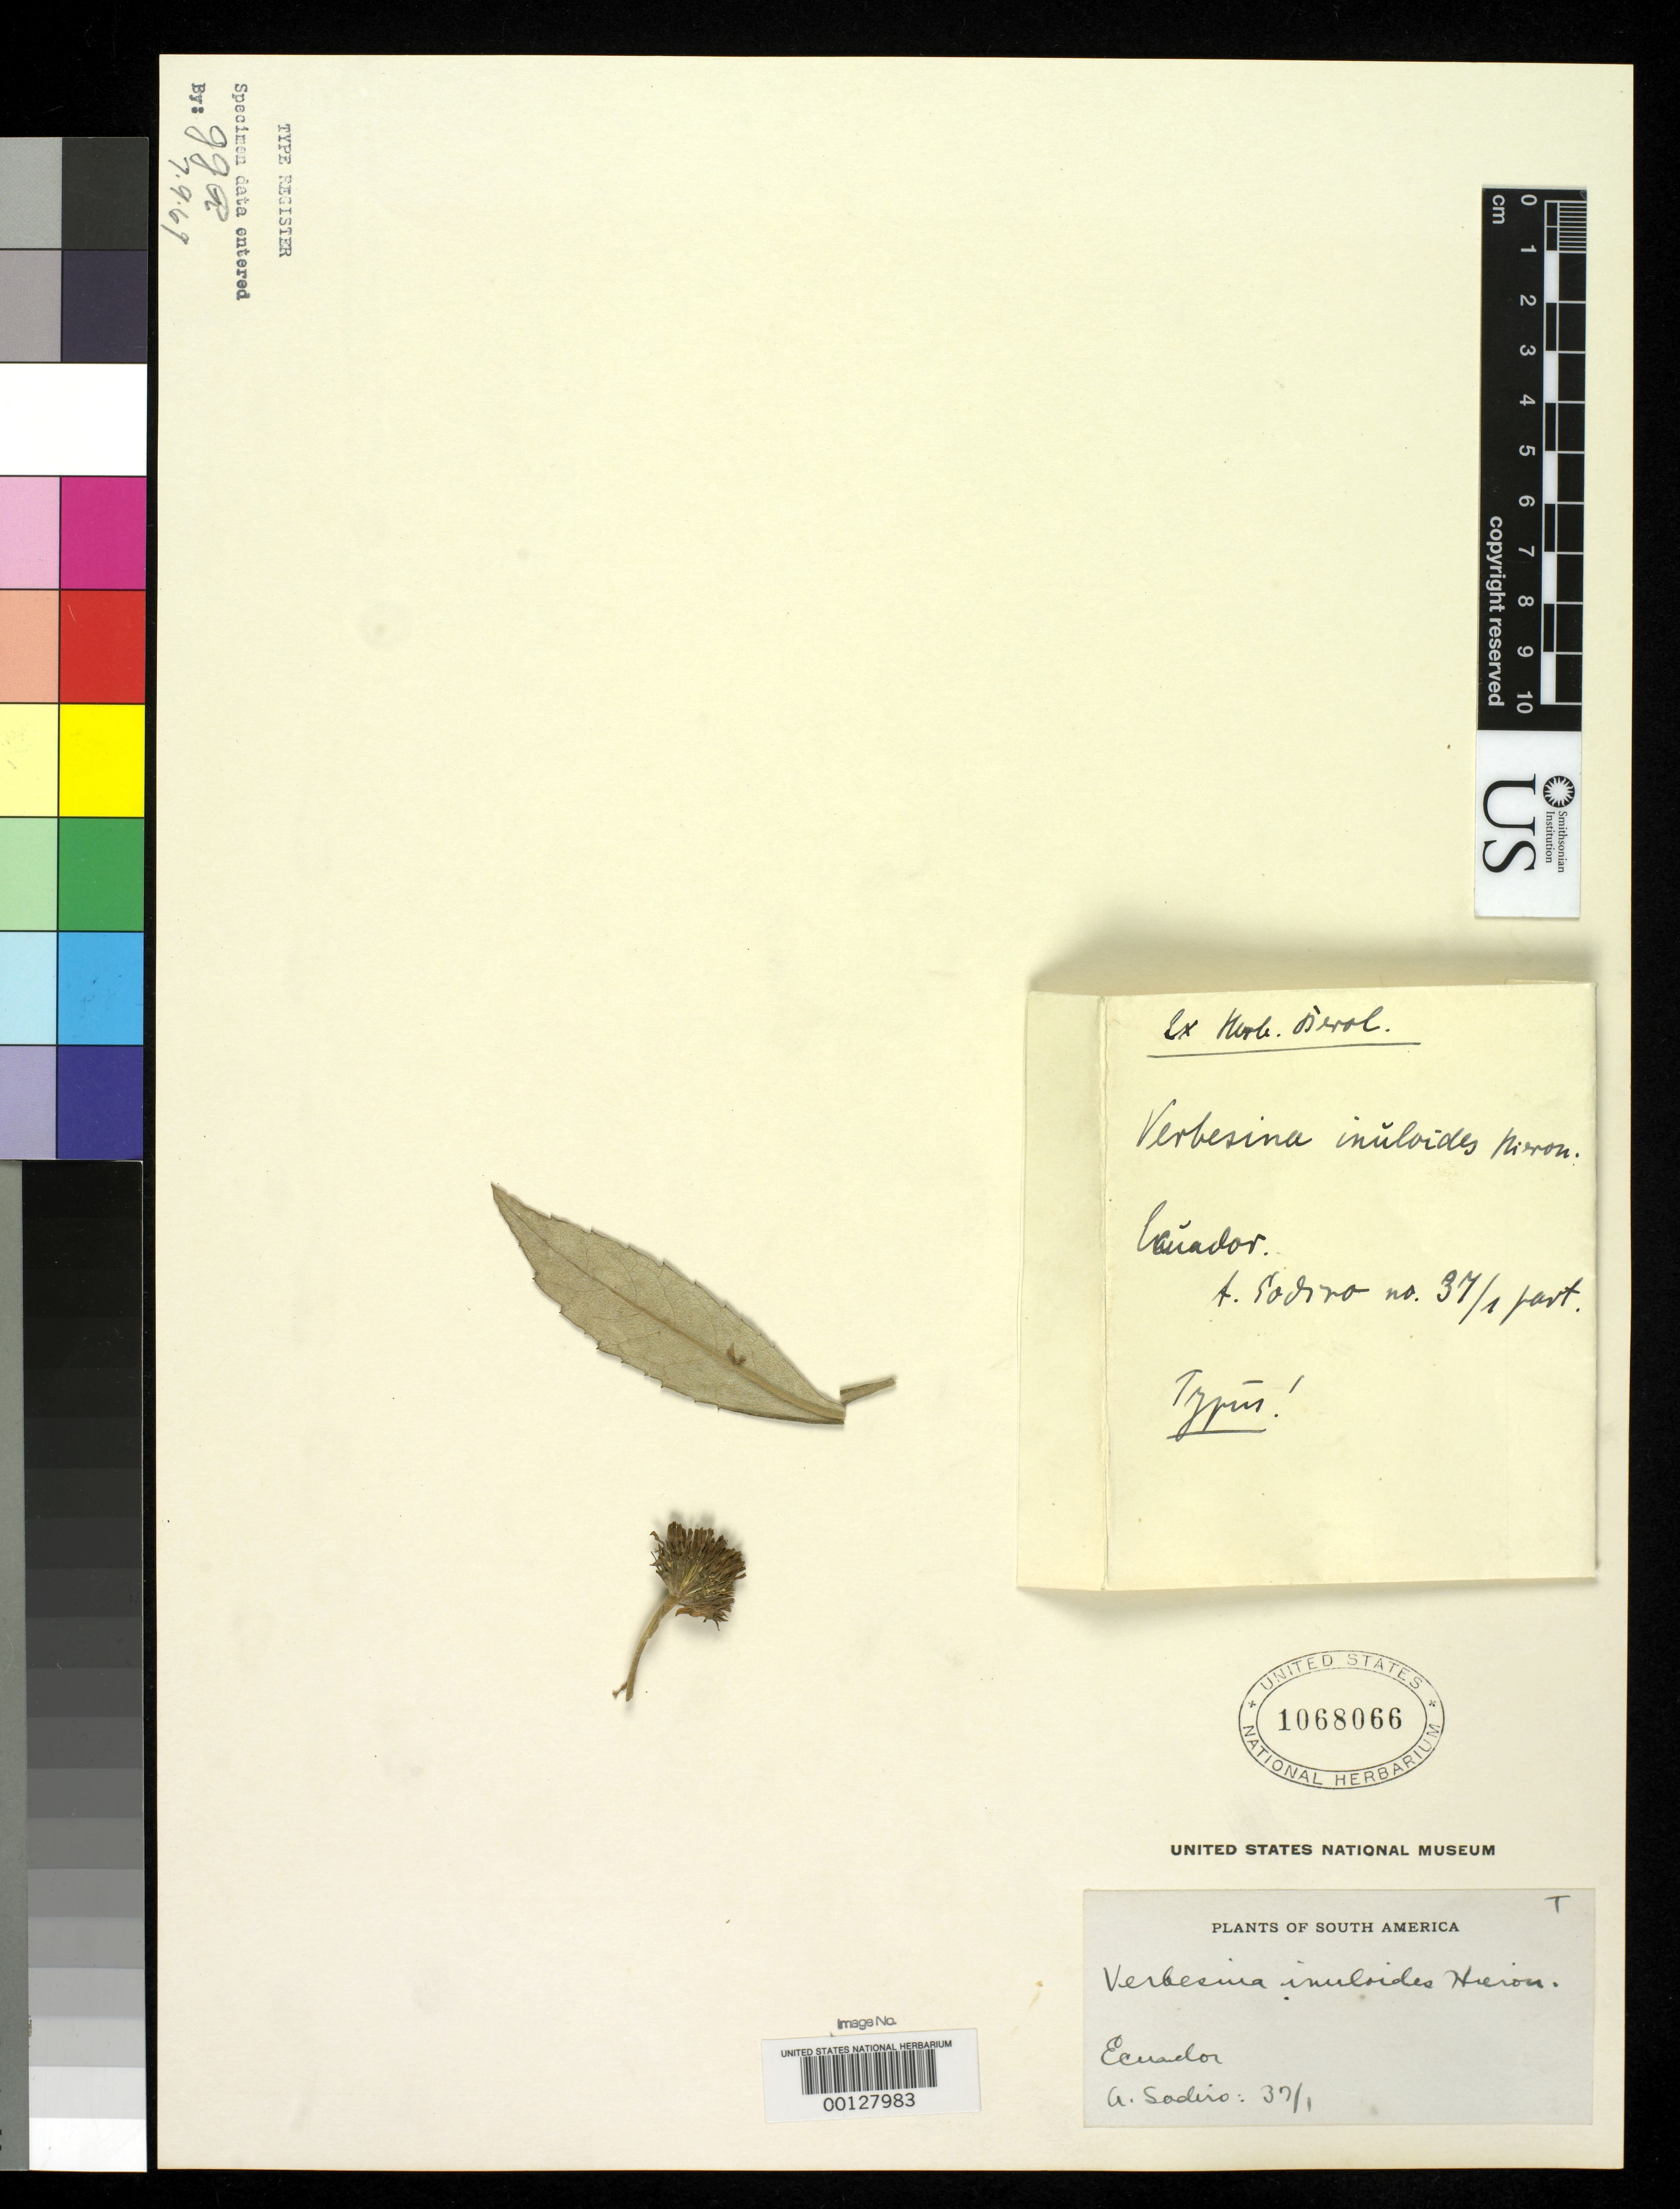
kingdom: Plantae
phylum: Tracheophyta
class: Magnoliopsida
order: Asterales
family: Asteraceae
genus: Verbesina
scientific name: Verbesina inuloides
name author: Hieron.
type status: Isotype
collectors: L. Sodiro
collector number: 37/1 p.p.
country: Ecuador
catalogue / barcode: US 1068066